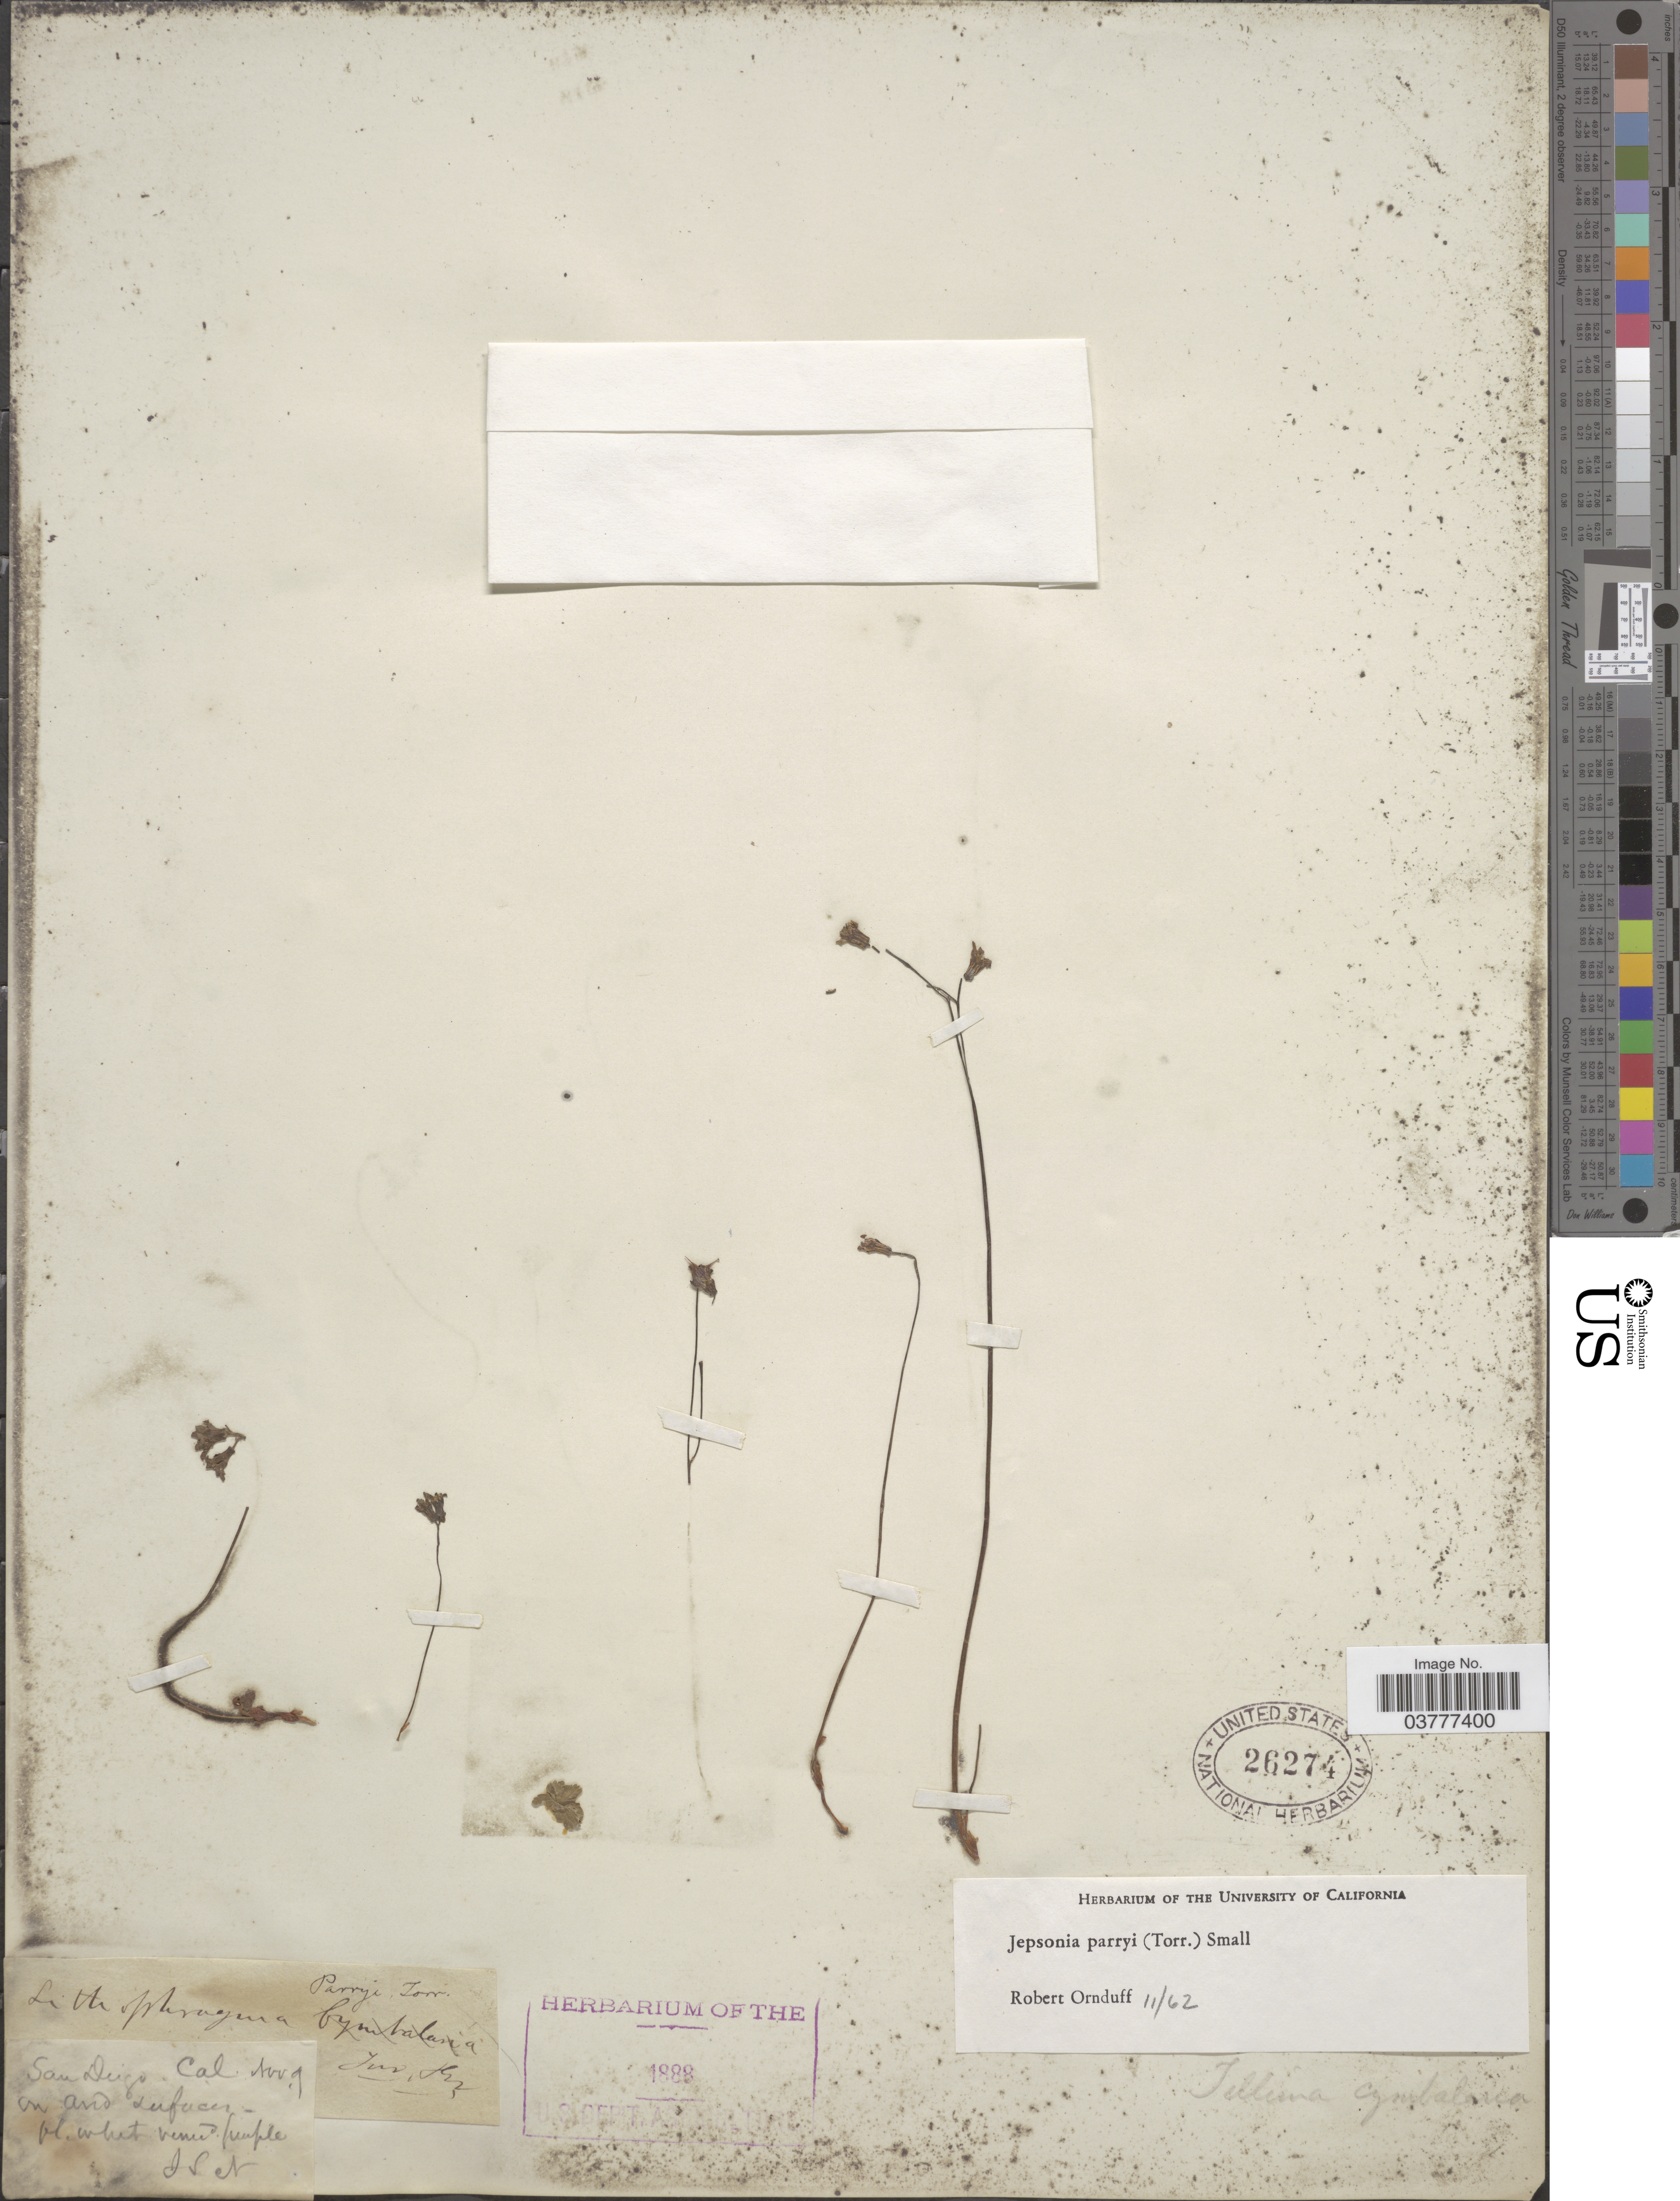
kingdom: Plantae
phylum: Tracheophyta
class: Magnoliopsida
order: Saxifragales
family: Saxifragaceae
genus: Jepsonia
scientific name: Jepsonia parryi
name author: (Torr.) Small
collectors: J. S. N.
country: United States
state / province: California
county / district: San Diego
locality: San Diego.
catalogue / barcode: US 26274